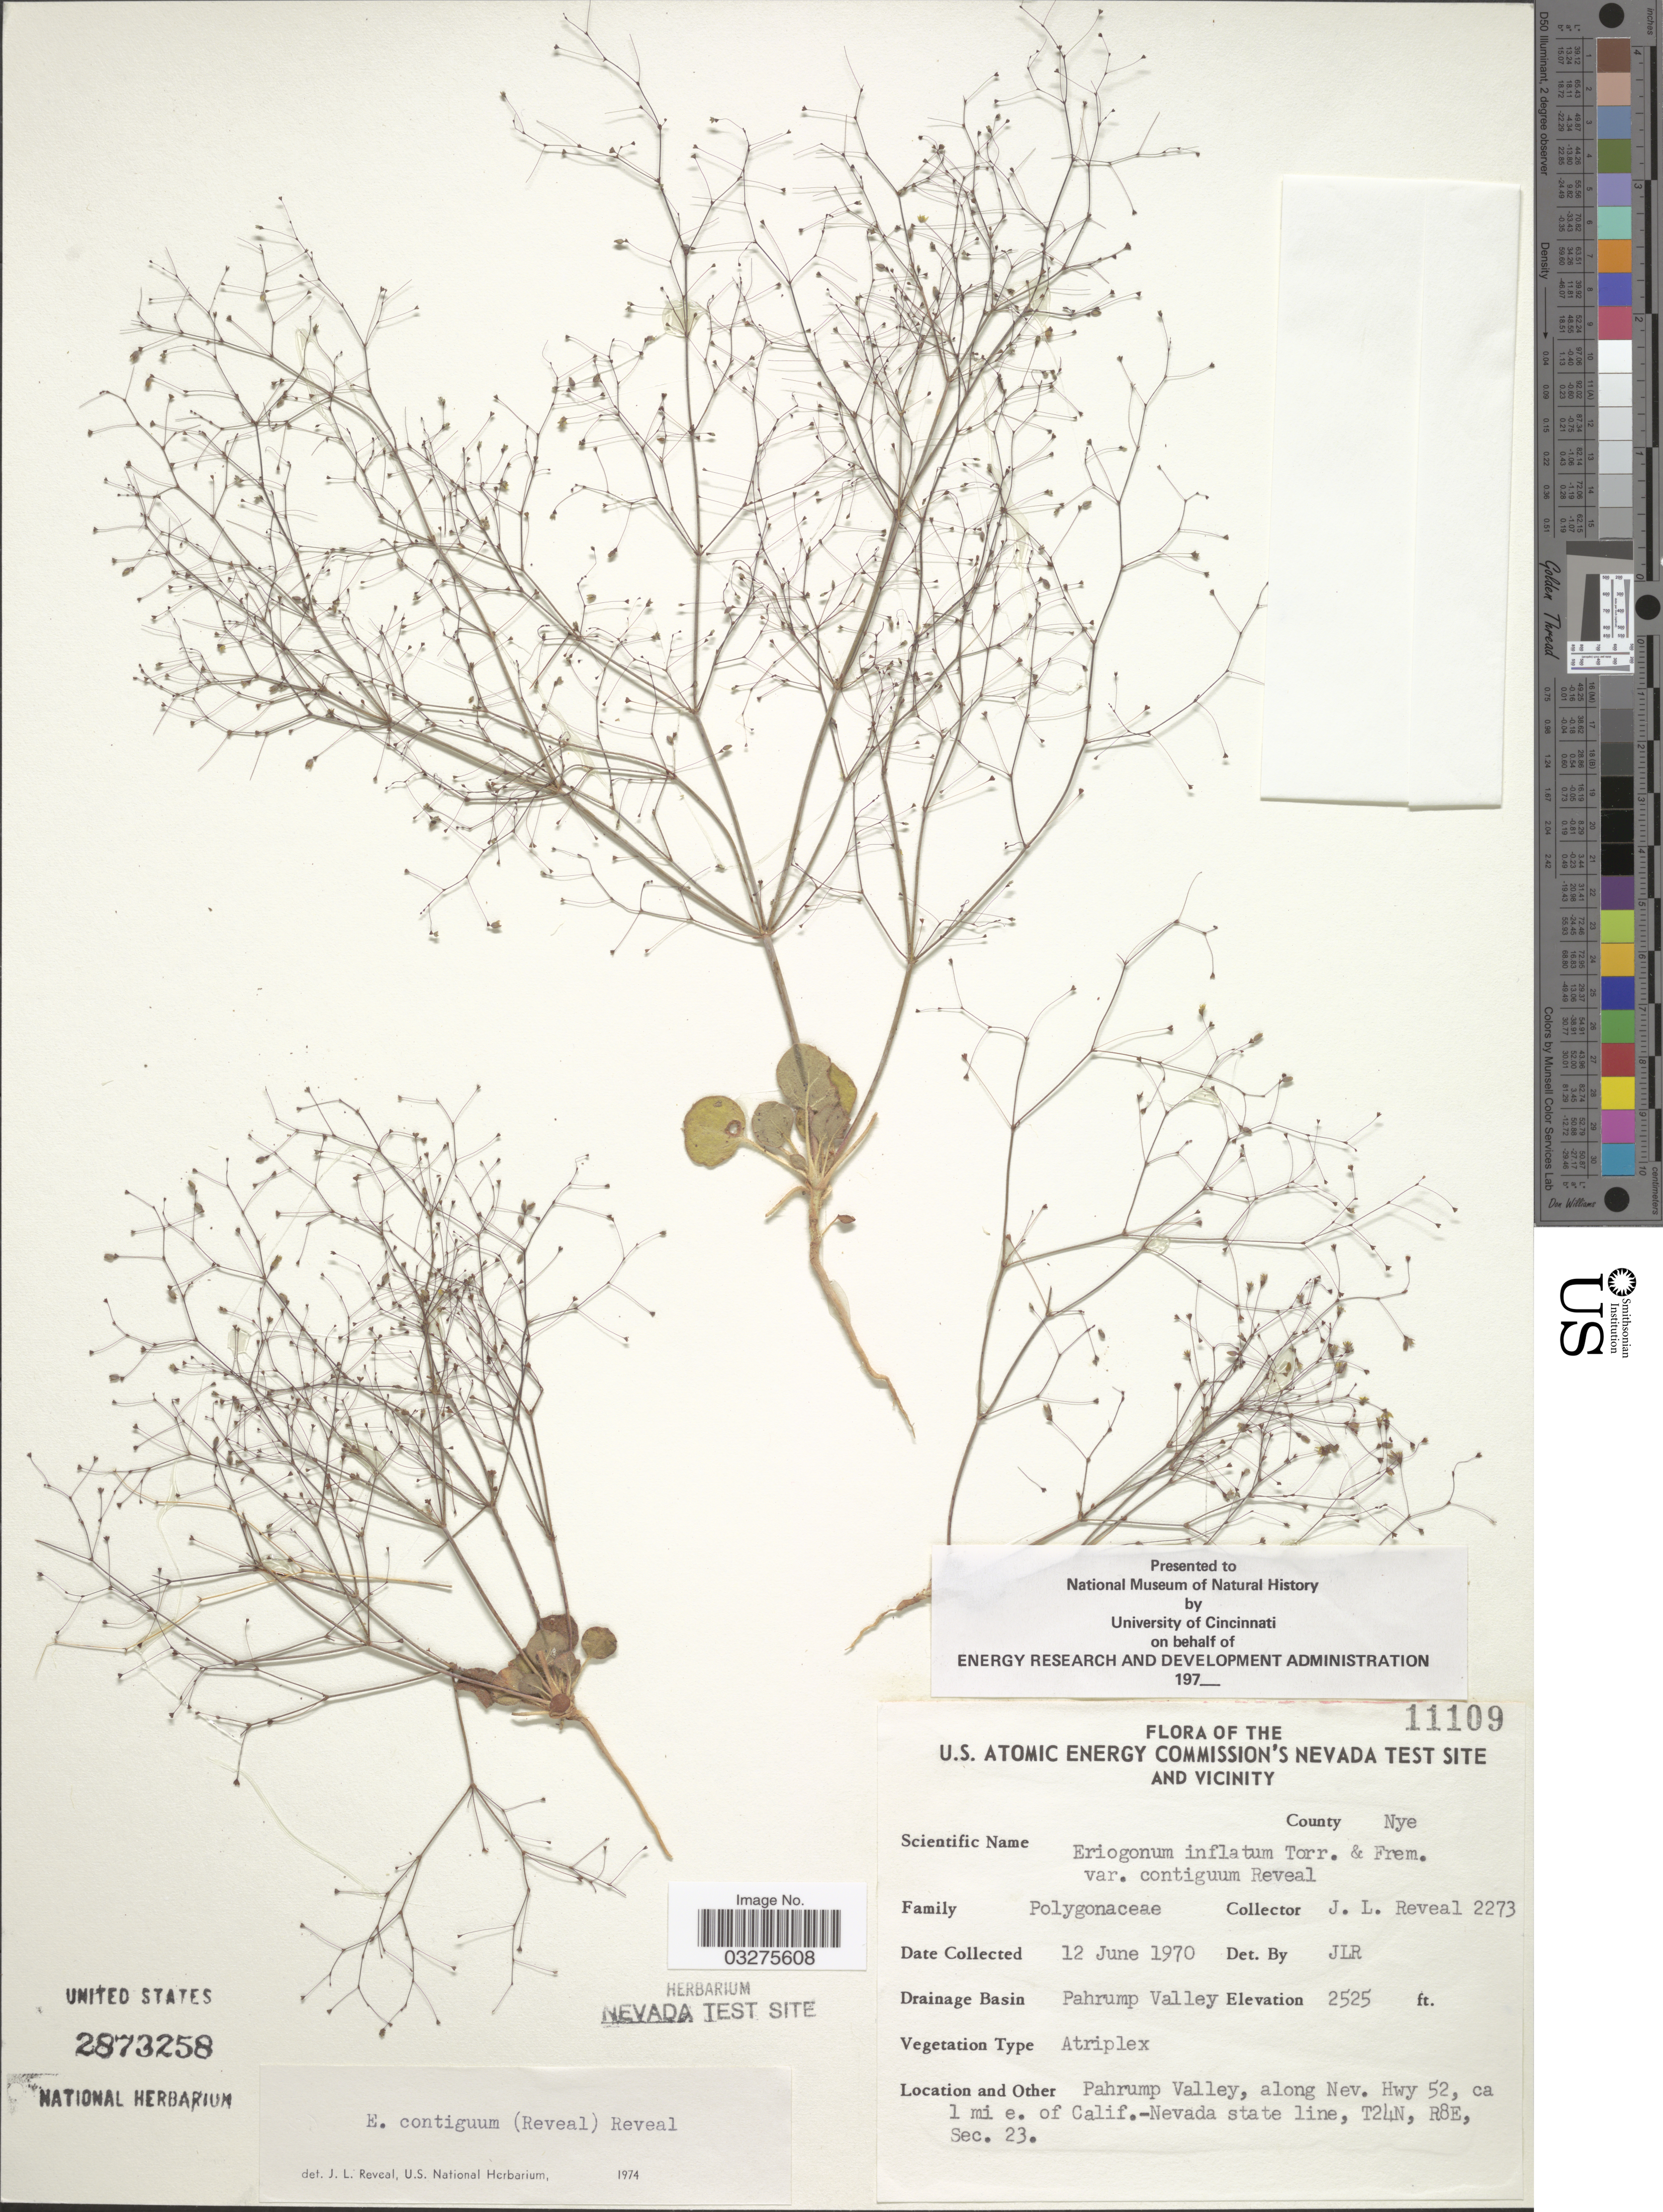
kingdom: Plantae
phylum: Tracheophyta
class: Magnoliopsida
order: Caryophyllales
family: Polygonaceae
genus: Eriogonum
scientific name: Eriogonum contiguum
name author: (Reveal) Reveal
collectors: J. L. Reveal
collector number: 2273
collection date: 1970-06-12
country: United States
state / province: Nevada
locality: U.S. Atomic Energy Commission's Nevada Test Site and vicinity. County Nye. Drainage Basin Pahrump Valley. Pahrump Valley, along Nev. Hwy 52, ca 1 mi e. of Calif.-Nevada state line, T24N, R8E, Sec. 23.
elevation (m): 770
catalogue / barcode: US 2873258